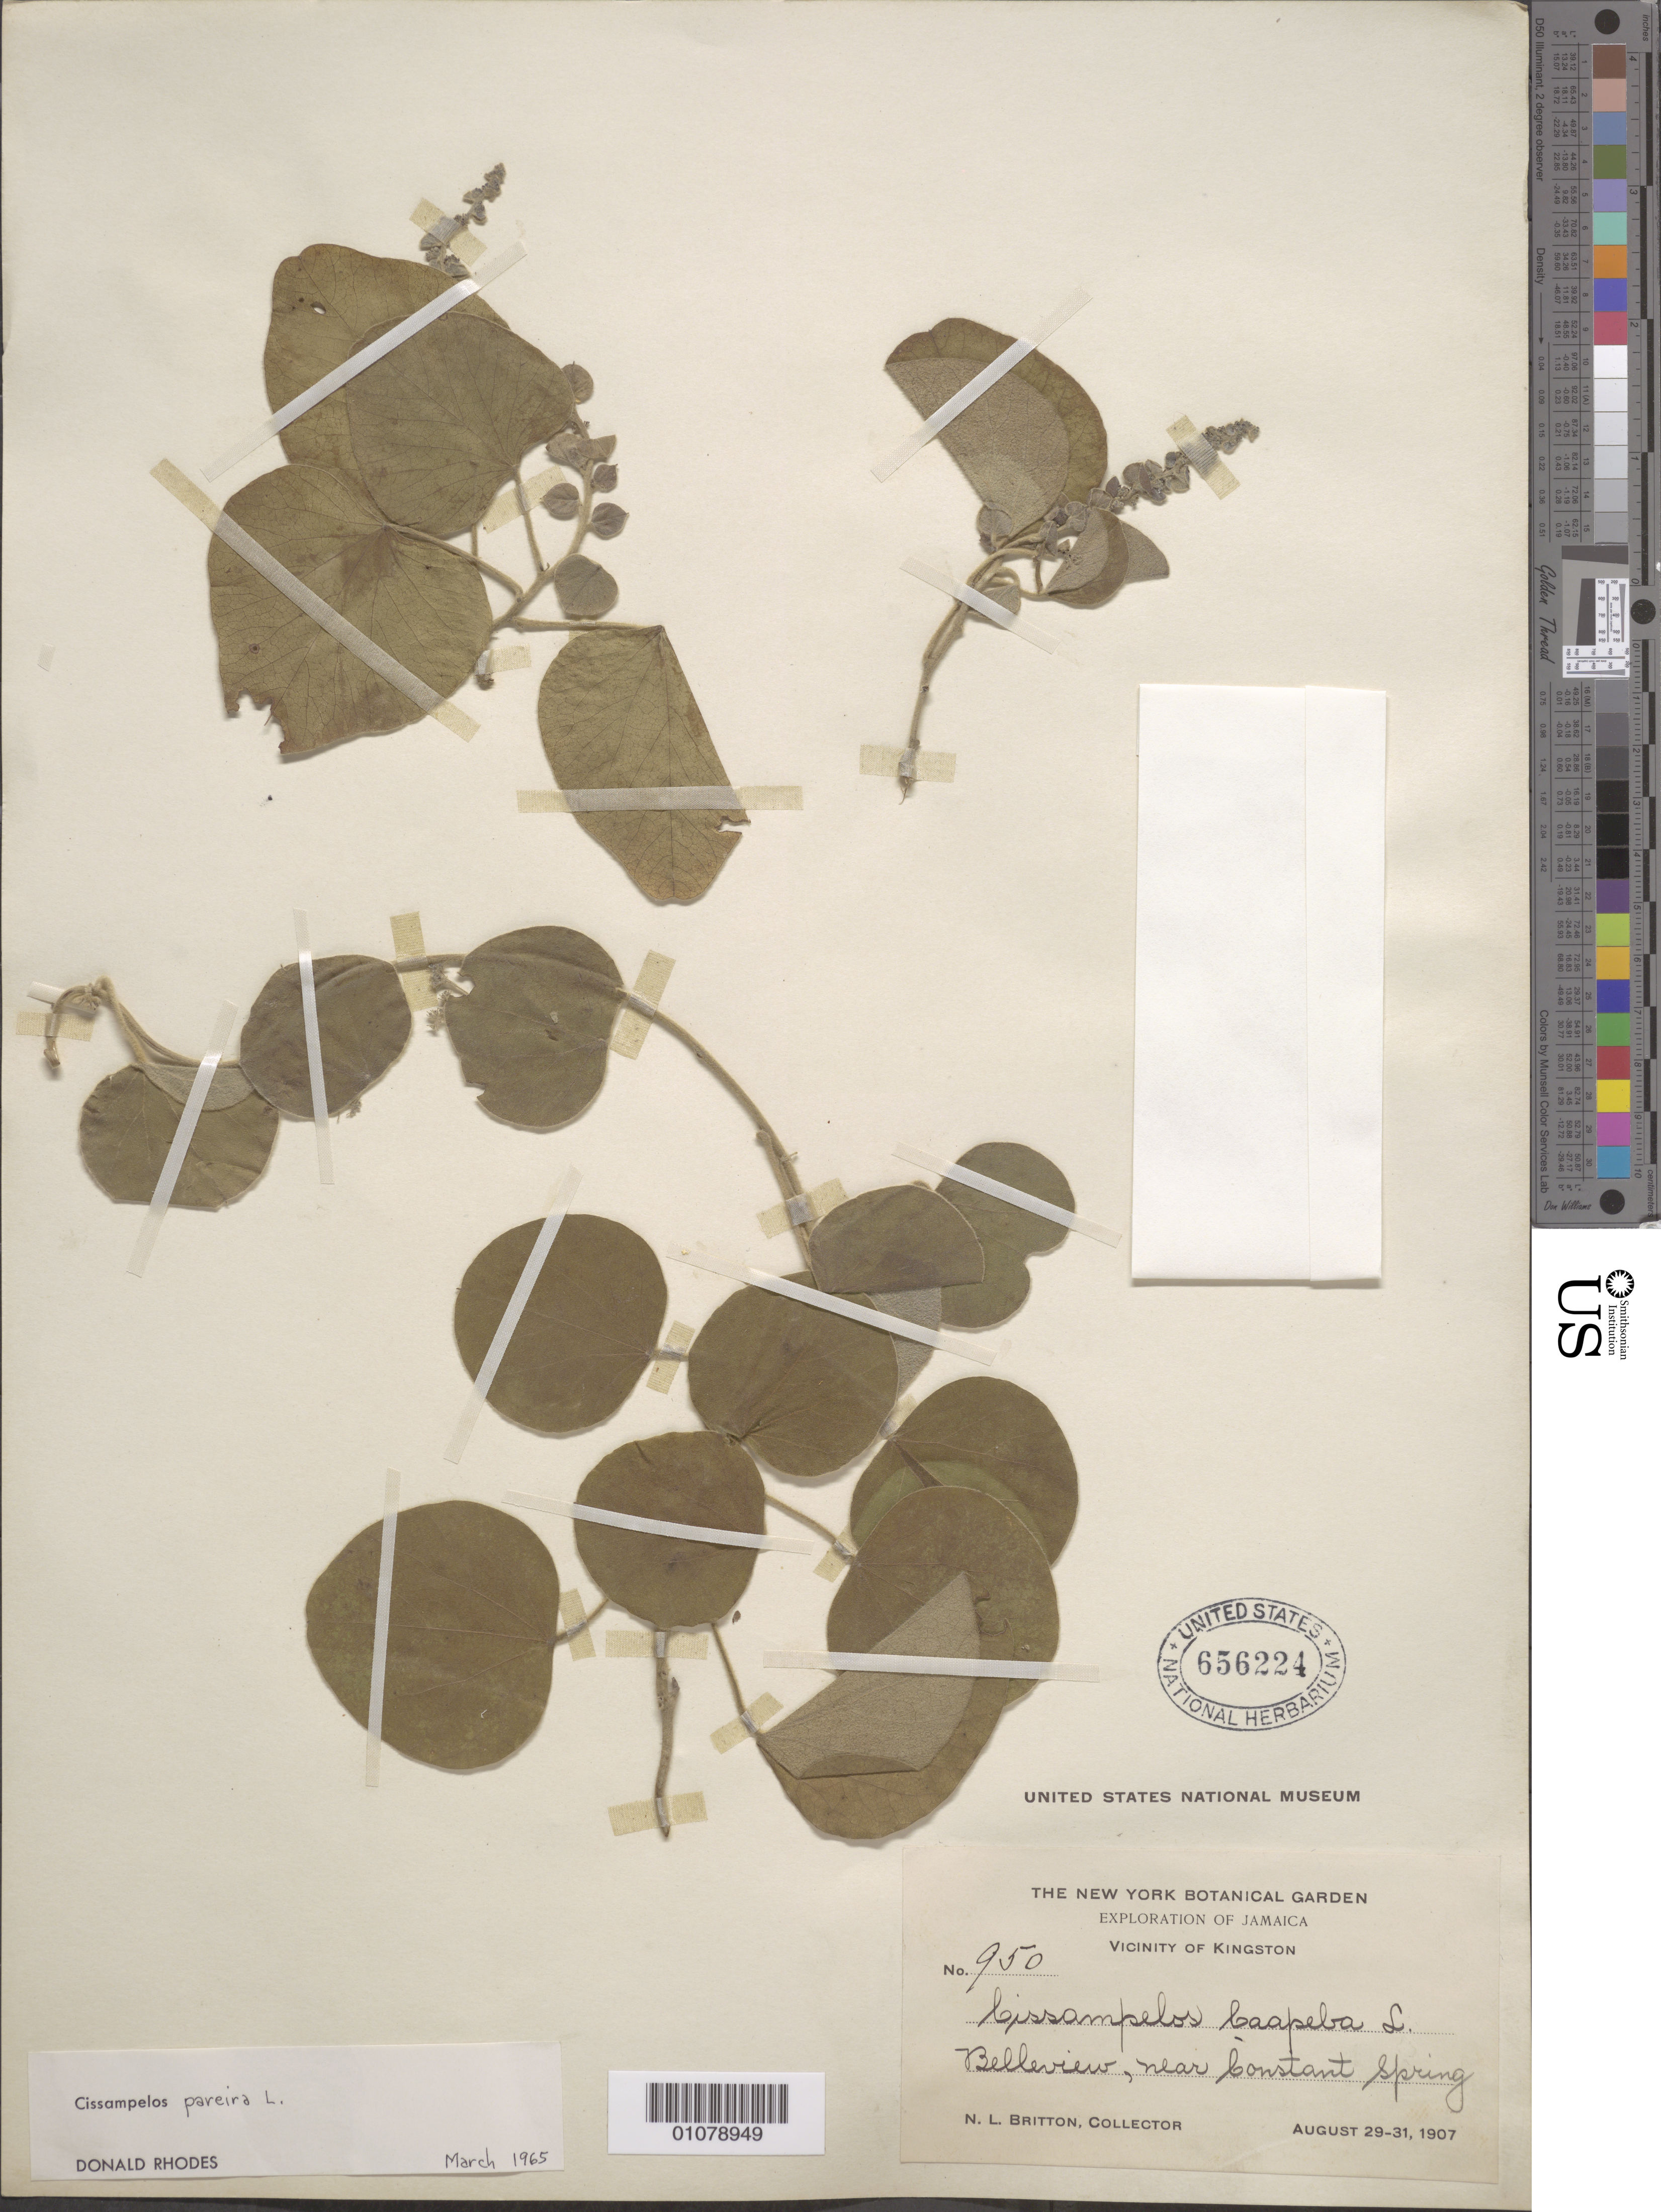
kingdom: Plantae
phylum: Tracheophyta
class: Magnoliopsida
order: Ranunculales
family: Menispermaceae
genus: Cissampelos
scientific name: Cissampelos pareira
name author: L.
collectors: N. Britton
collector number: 950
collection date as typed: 29 Aug 1907 to 31 Aug 1907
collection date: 1907-08-29/1907-08-31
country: Jamaica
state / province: Kingston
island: Jamaica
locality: Vicinity of Kingston, near Constant Spring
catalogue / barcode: US 656224